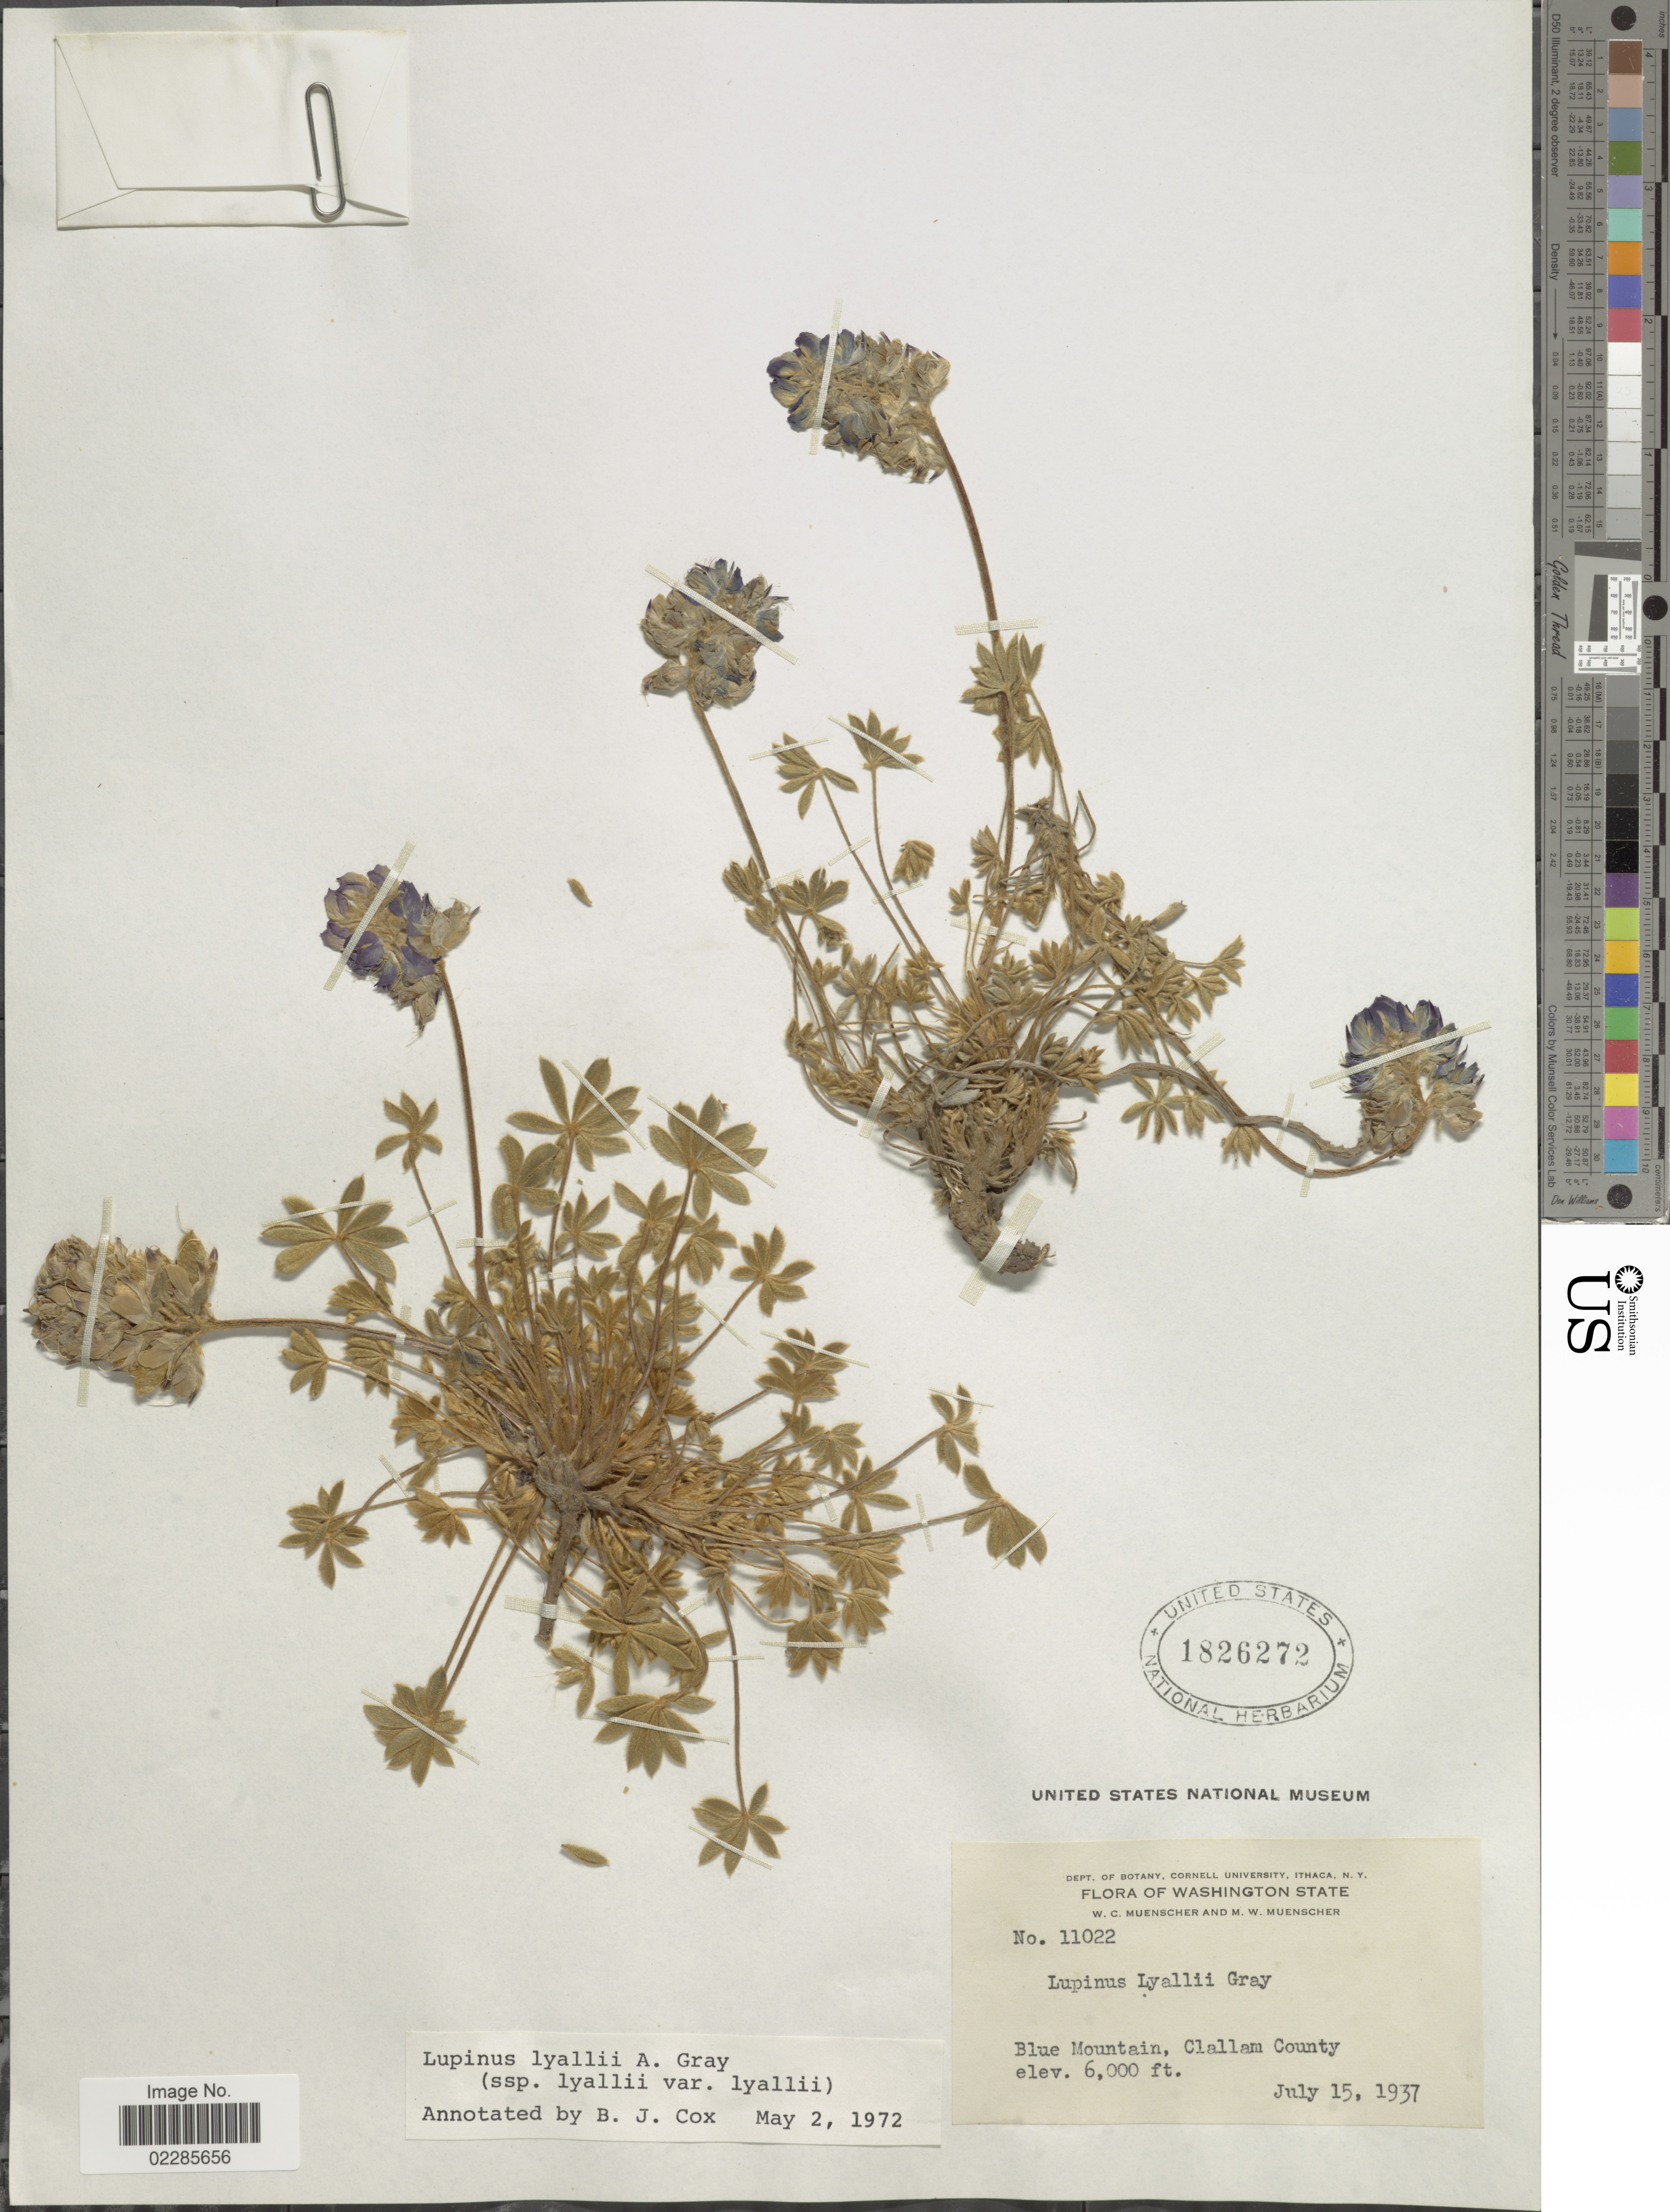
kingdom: Plantae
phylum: Tracheophyta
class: Magnoliopsida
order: Fabales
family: Fabaceae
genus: Lupinus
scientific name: Lupinus lyallii subsp. lyallii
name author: A. Gray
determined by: Cox, B. J.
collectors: W. Muenscher & M. Muenscher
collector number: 11022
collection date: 1937-07-15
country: United States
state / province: Washington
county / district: Clallam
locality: Blue Mountain, Clallam County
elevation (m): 1829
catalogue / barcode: US 1826272